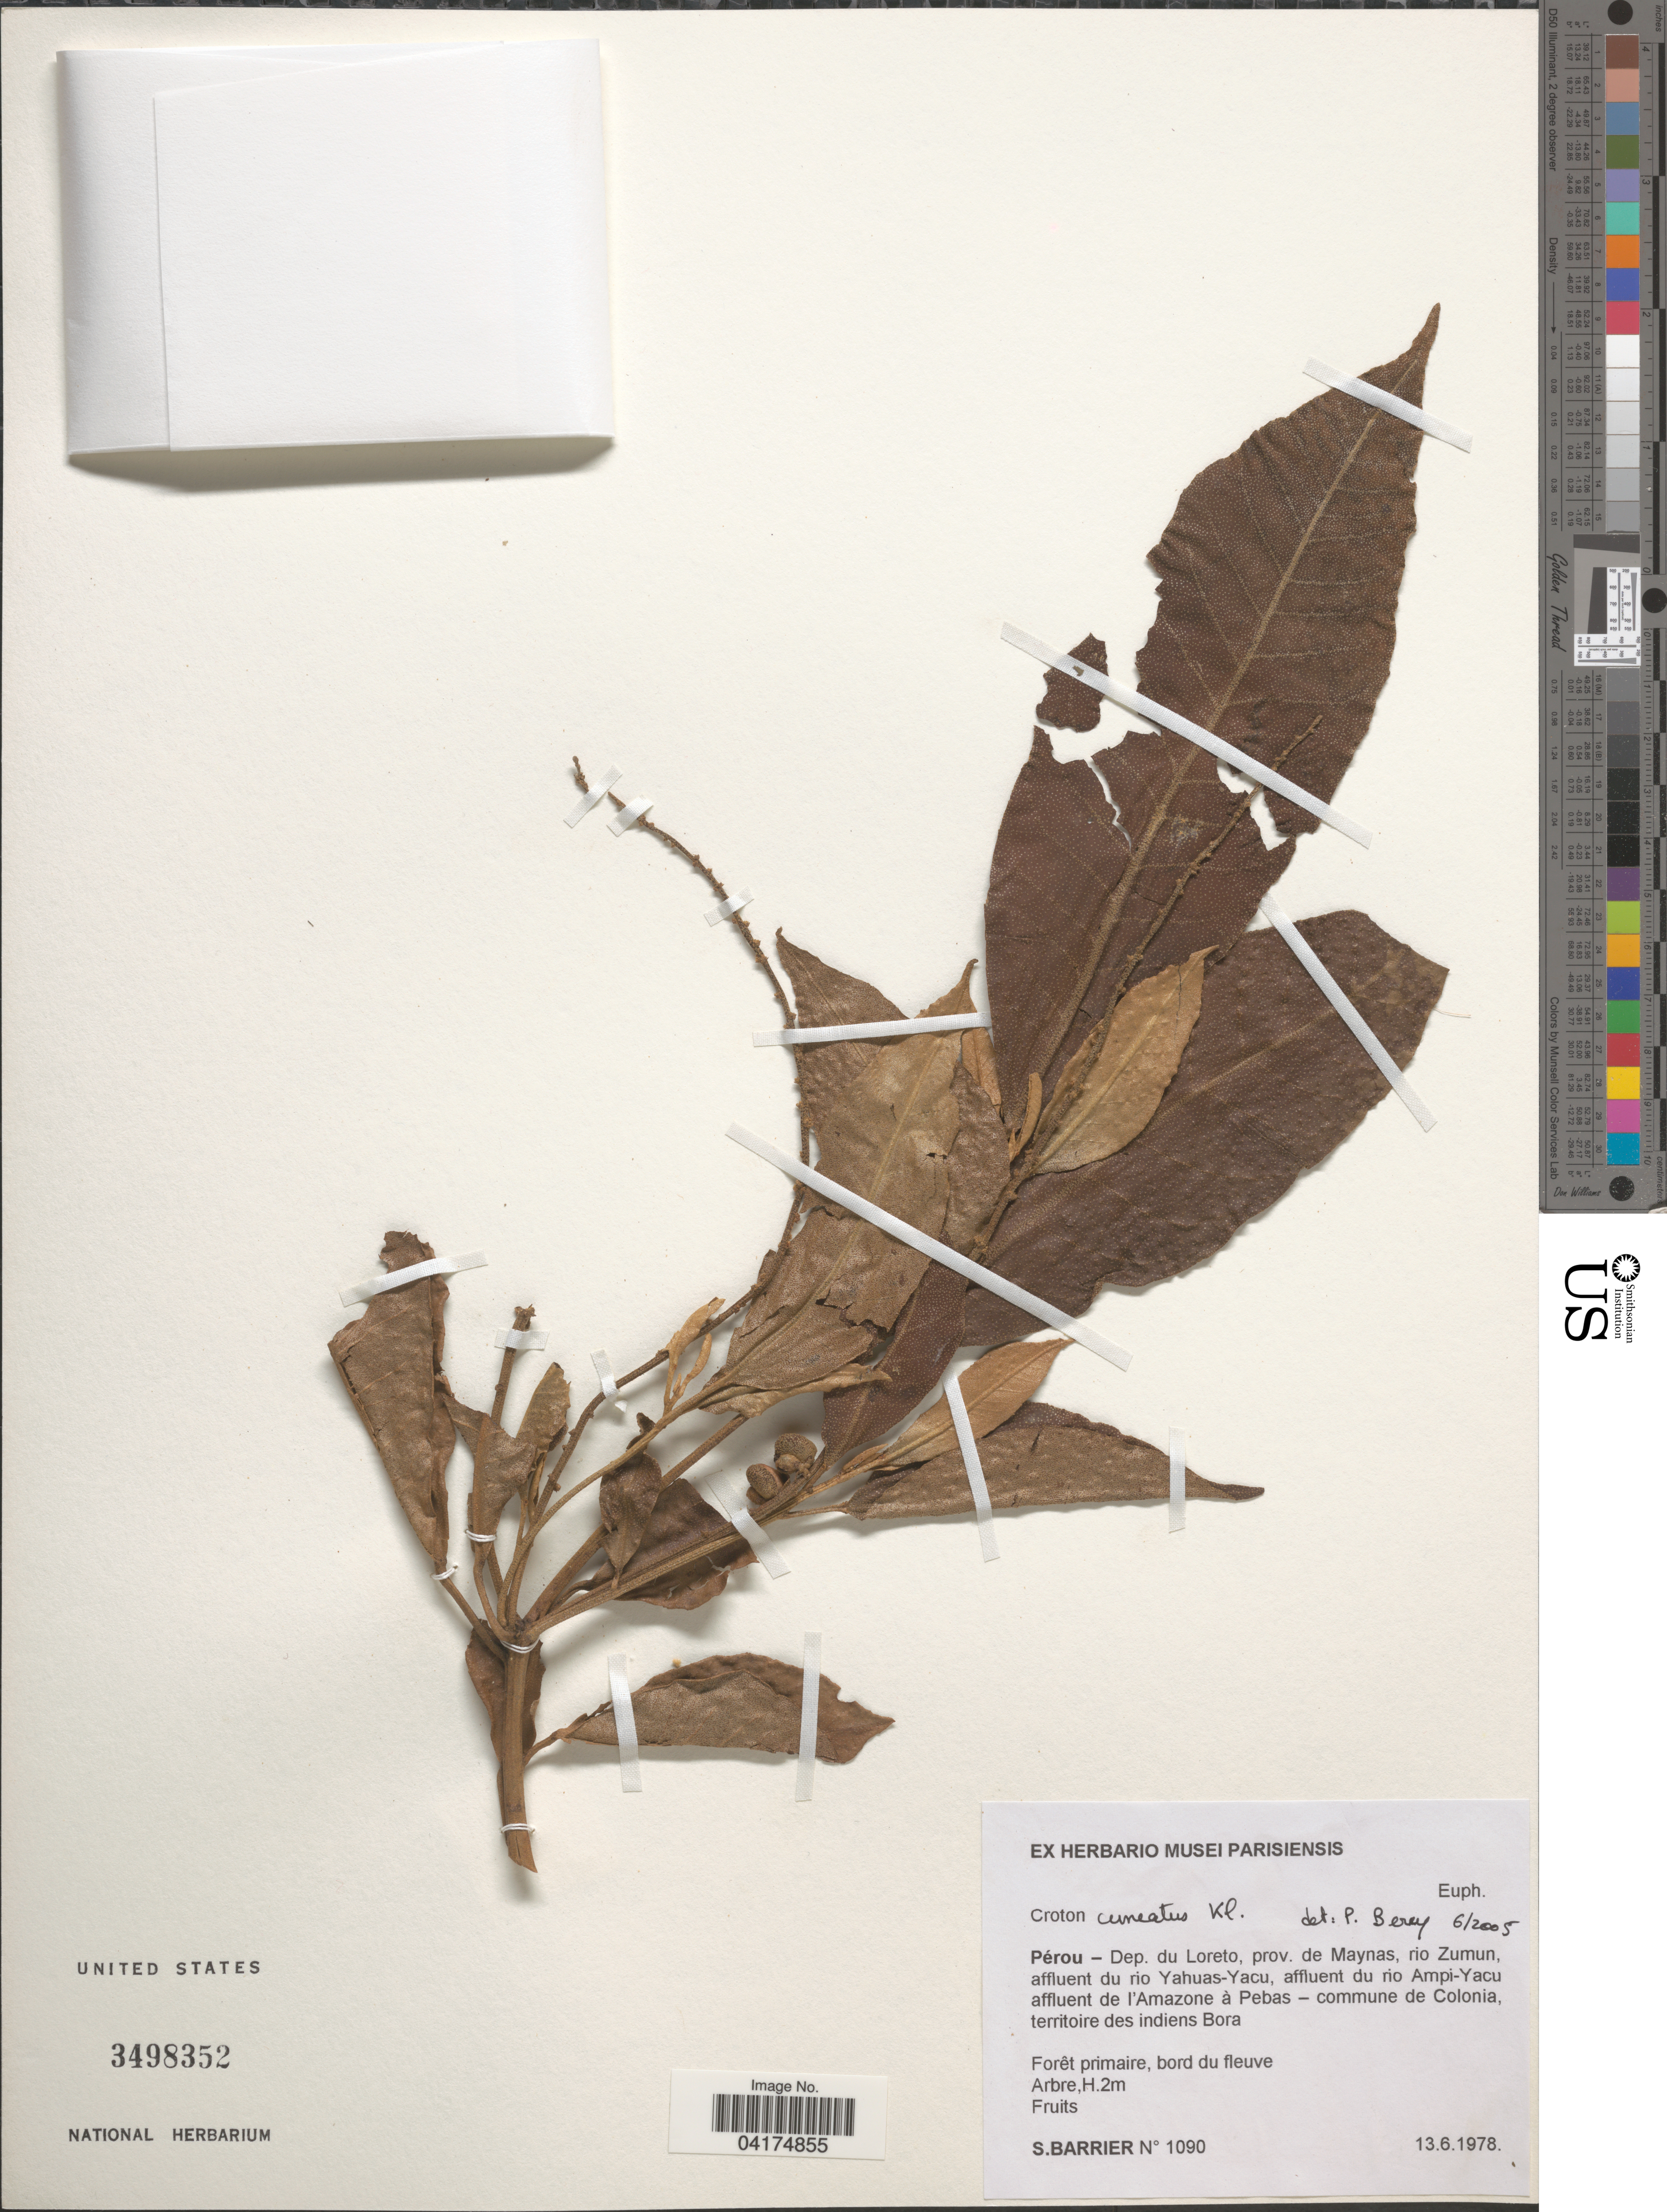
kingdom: Plantae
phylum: Tracheophyta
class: Magnoliopsida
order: Malpighiales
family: Euphorbiaceae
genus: Croton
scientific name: Croton cuneatus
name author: Klotzsch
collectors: S. Barrier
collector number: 1090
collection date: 1978-06-13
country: Peru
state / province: Loreto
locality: Dep. du Loreto, prov. de Maynas, rio Zumun, affluent du rio Yahuas-Yacu, affluent du rio Ampi-Yacu affluent de l'Amazone à Pebas - commune de Colonia, territoire des indiens Bora.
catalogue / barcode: US 3498352